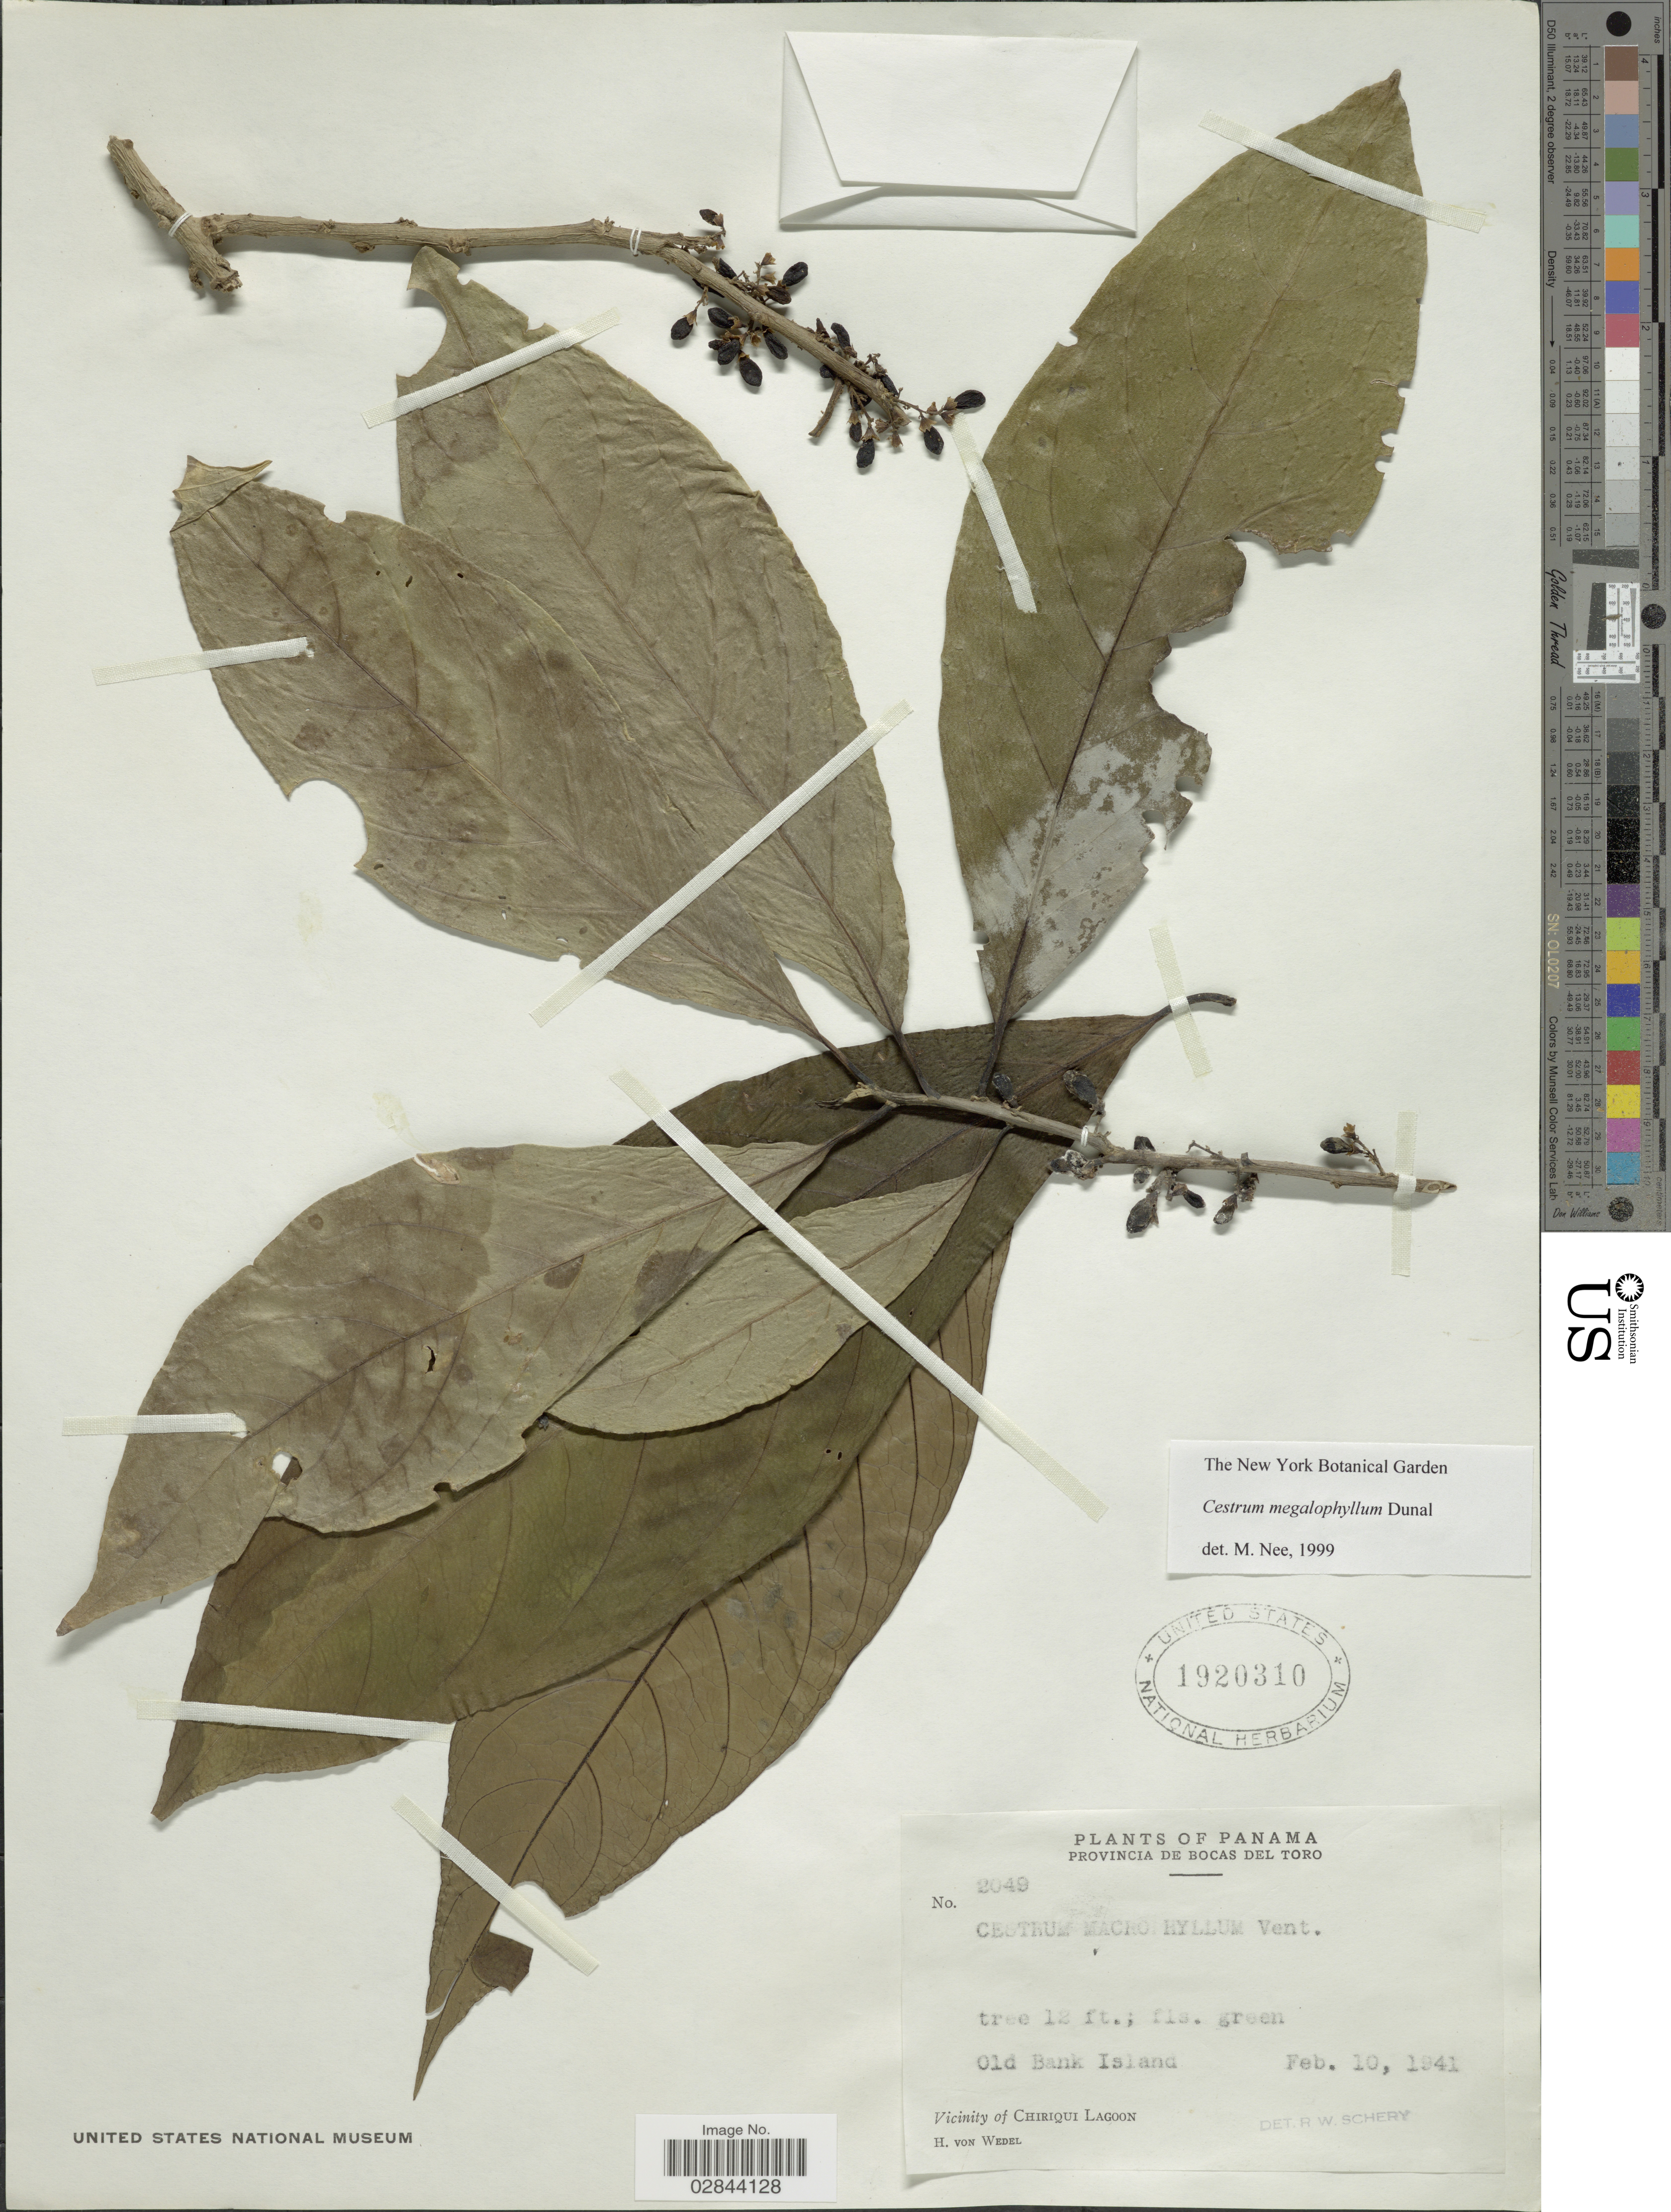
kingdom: Plantae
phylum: Tracheophyta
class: Magnoliopsida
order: Solanales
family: Solanaceae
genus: Cestrum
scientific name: Cestrum megalophyllum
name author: Dunal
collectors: H. von Wedel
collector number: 2049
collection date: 1941-02-10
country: Panama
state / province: Bocas del Toro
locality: Provincia de Bocas del Toro, Old Bank Island, Vicinity of Chiriqui Lagoon.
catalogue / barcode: US 1920310